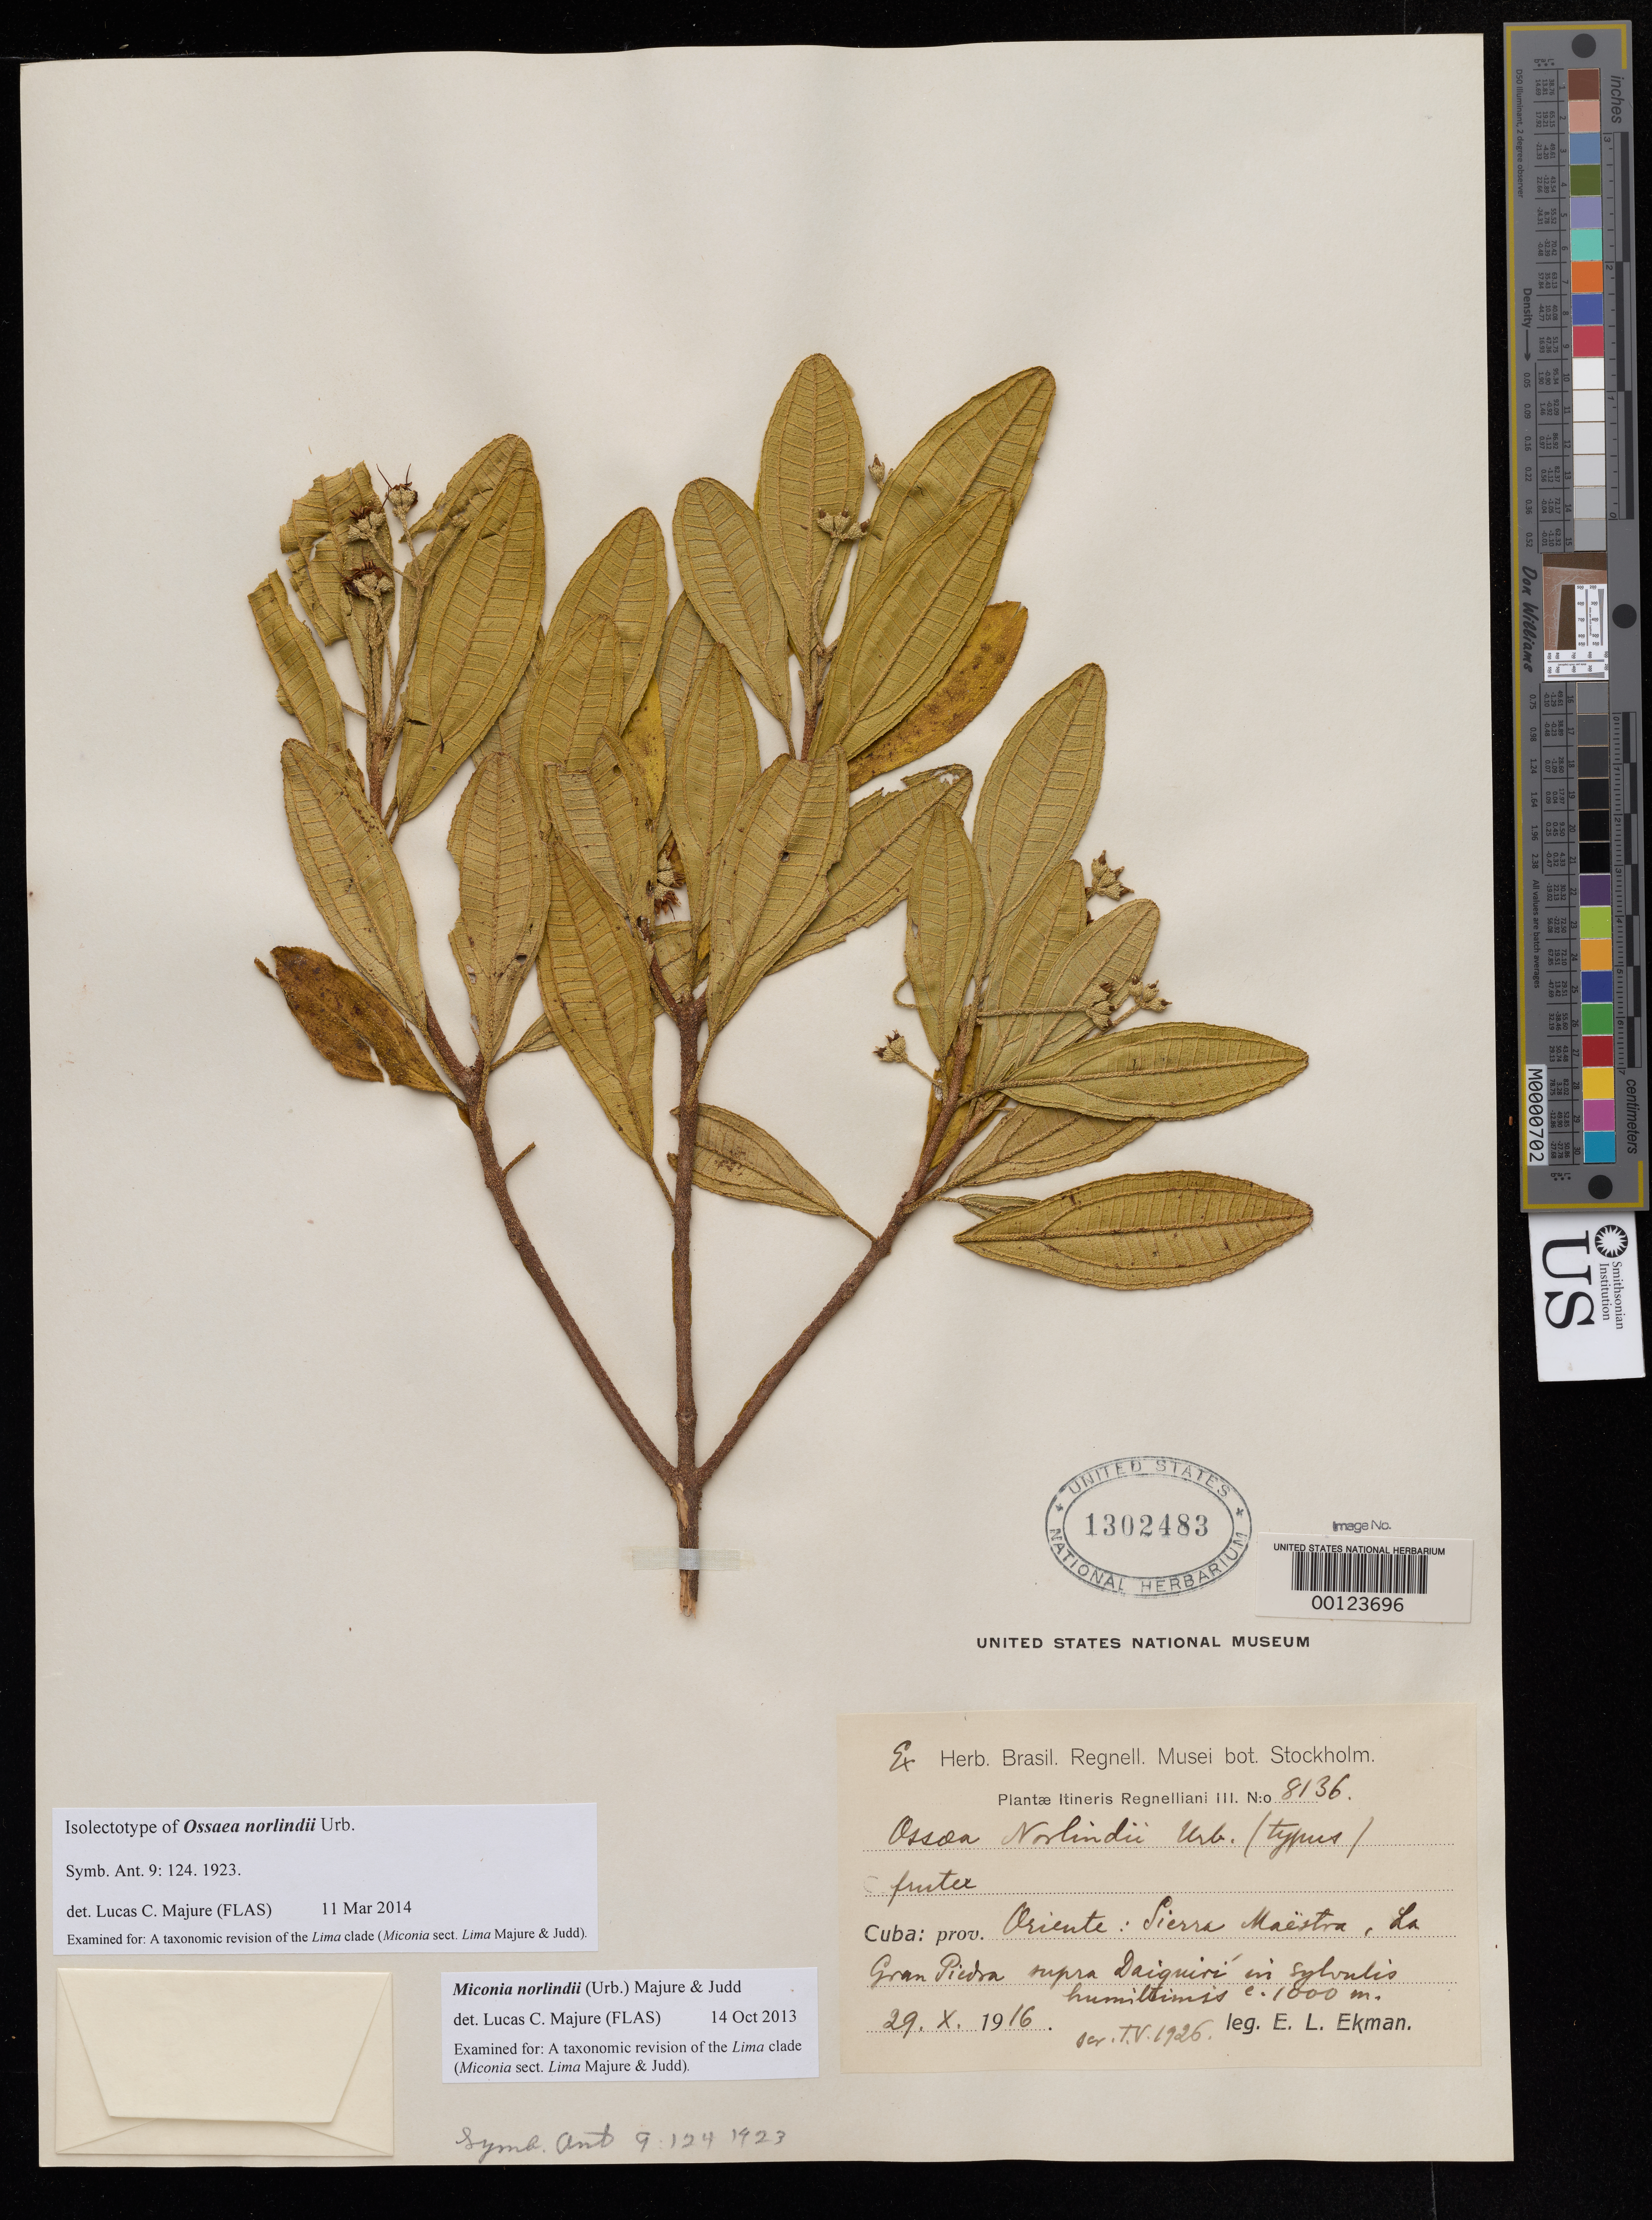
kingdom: Plantae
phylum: Tracheophyta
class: Magnoliopsida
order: Myrtales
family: Melastomataceae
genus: Ossaea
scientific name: Ossaea norlindii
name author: Urb.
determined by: Majure, Lucas C., (FLAS), University of Florida (UNITED STATES)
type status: Isolectotype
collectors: E. L. Ekman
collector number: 8136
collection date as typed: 29 Oct 1916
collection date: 1916-10-29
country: Cuba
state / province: Oriente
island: Greater Antilles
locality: Sierra Maestra above Daiquiri near La Gran Piedra.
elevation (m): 1000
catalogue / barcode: US 1302483